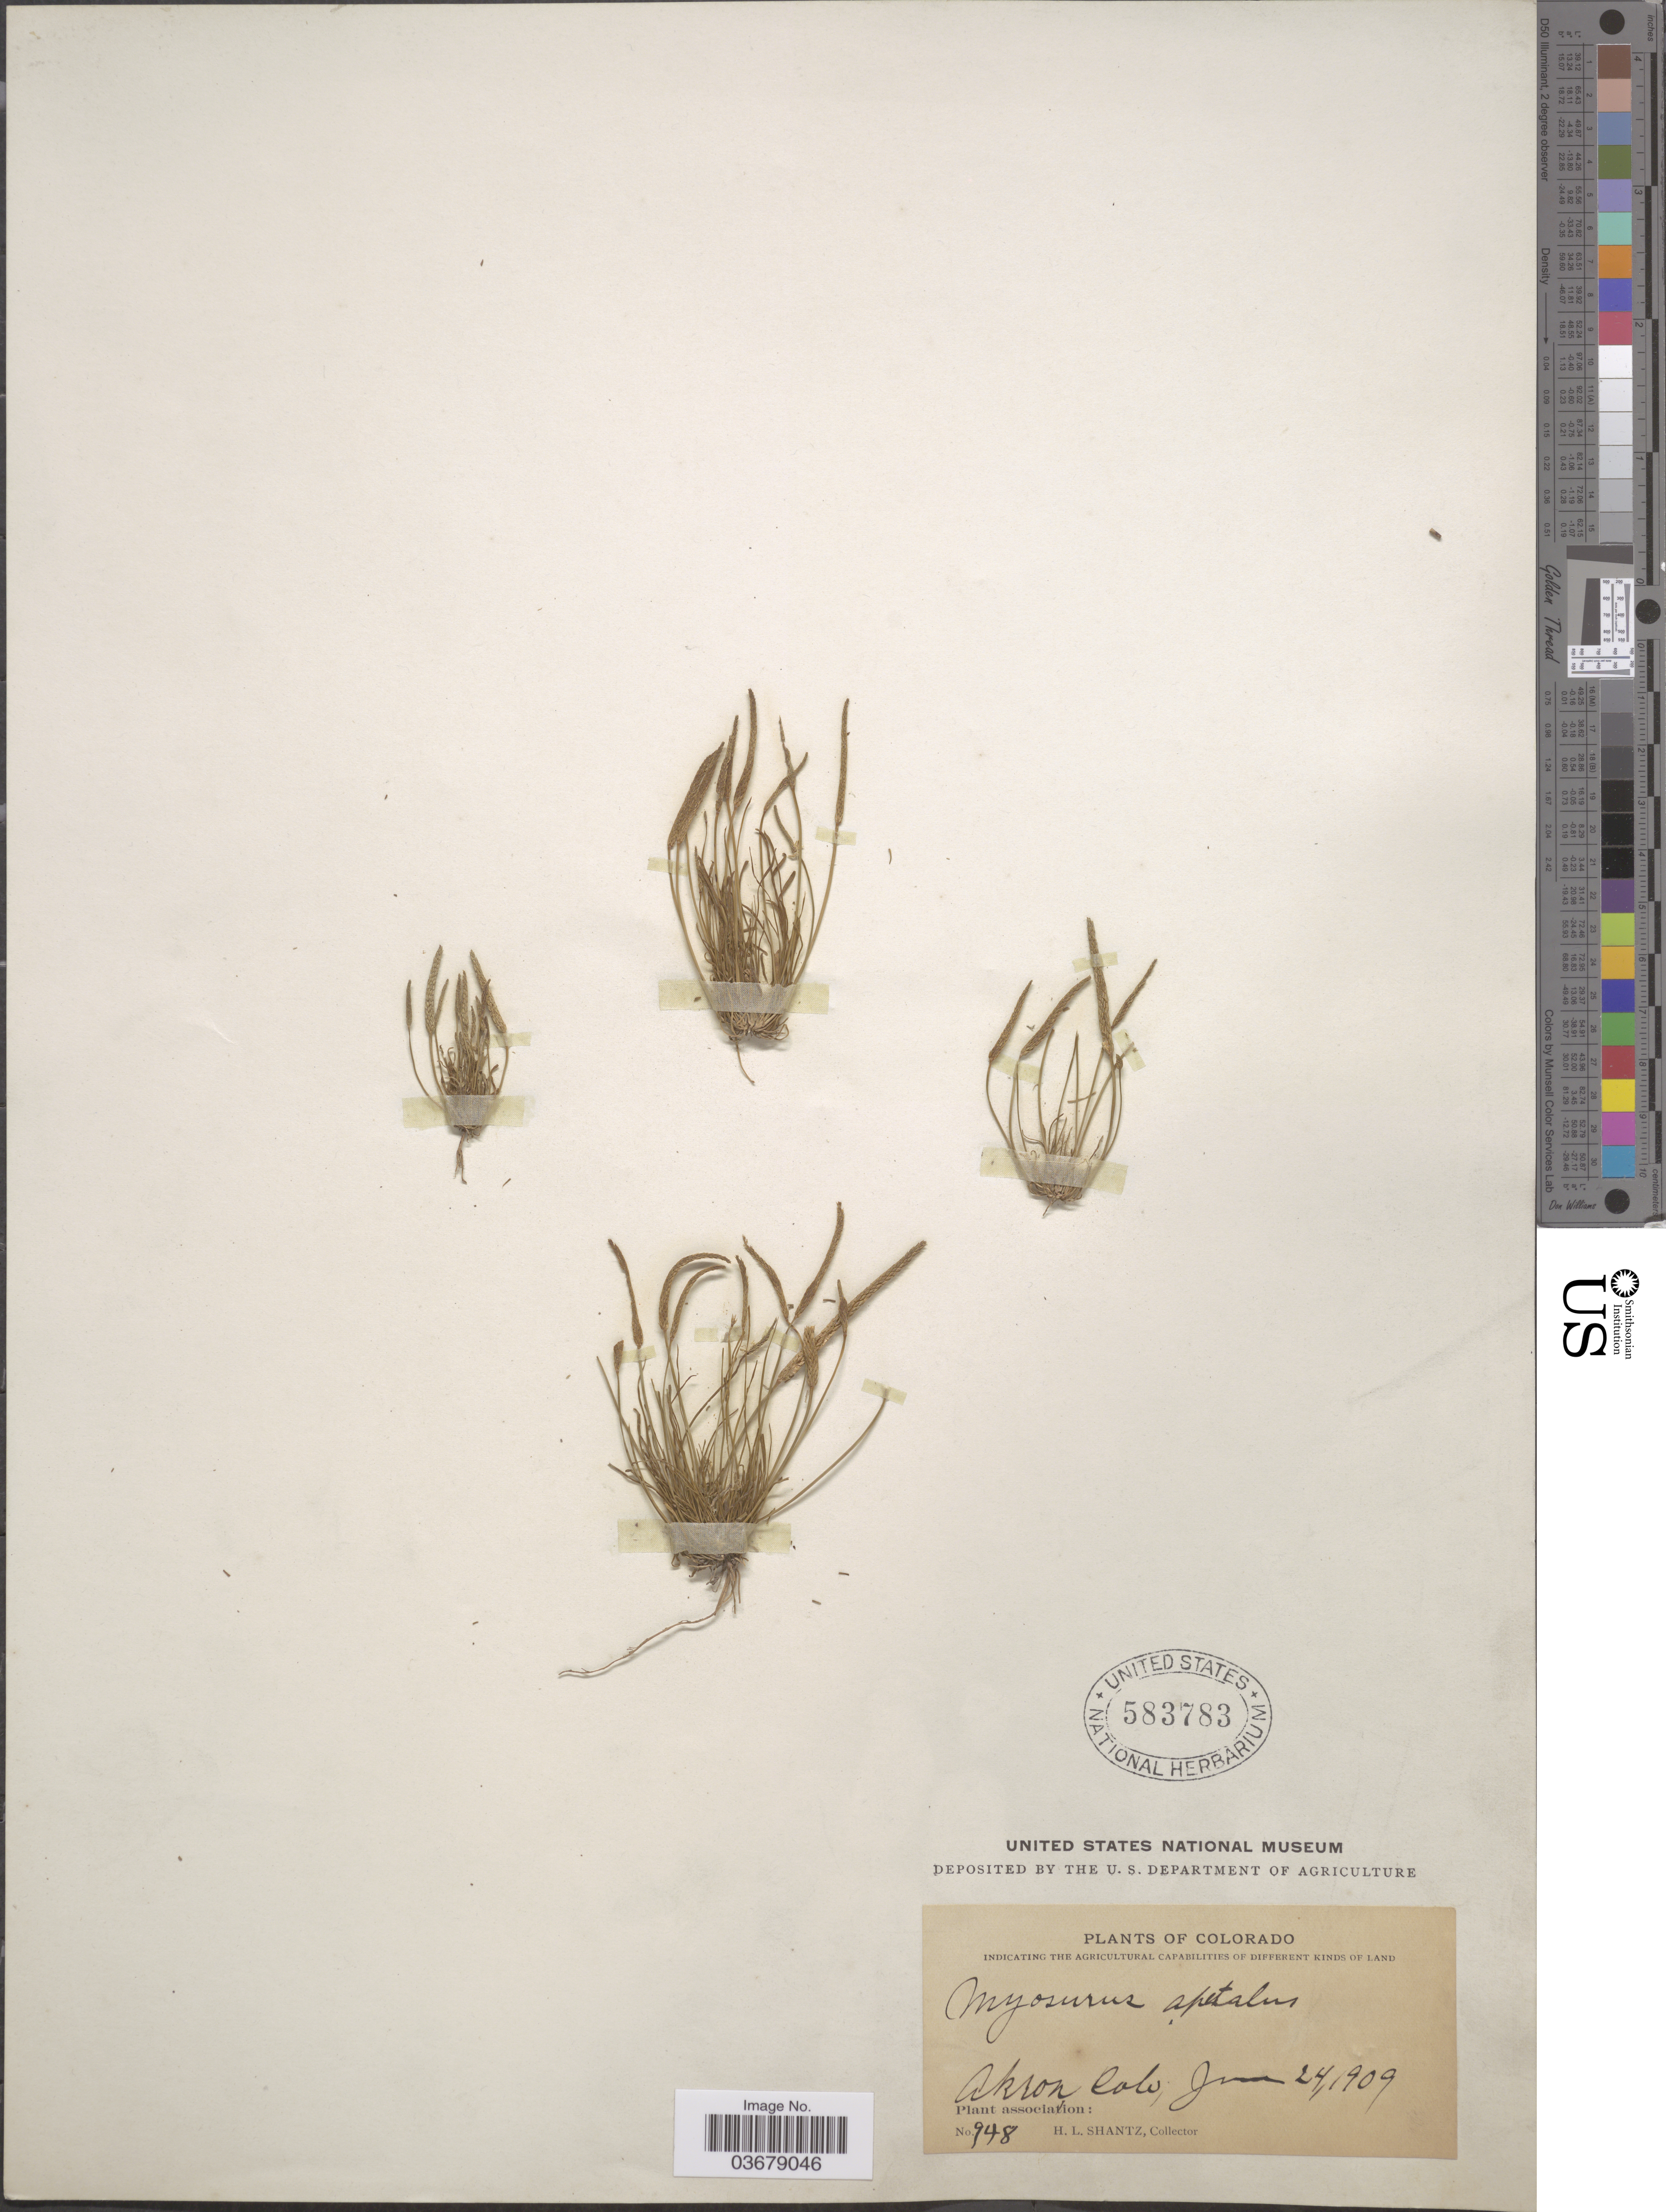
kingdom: Plantae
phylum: Tracheophyta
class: Magnoliopsida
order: Ranunculales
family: Ranunculaceae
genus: Myosurus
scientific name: Myosurus apetalus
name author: Gay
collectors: H. Shantz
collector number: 948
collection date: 1909-06-24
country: United States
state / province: Colorado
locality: Akron.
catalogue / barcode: US 583783